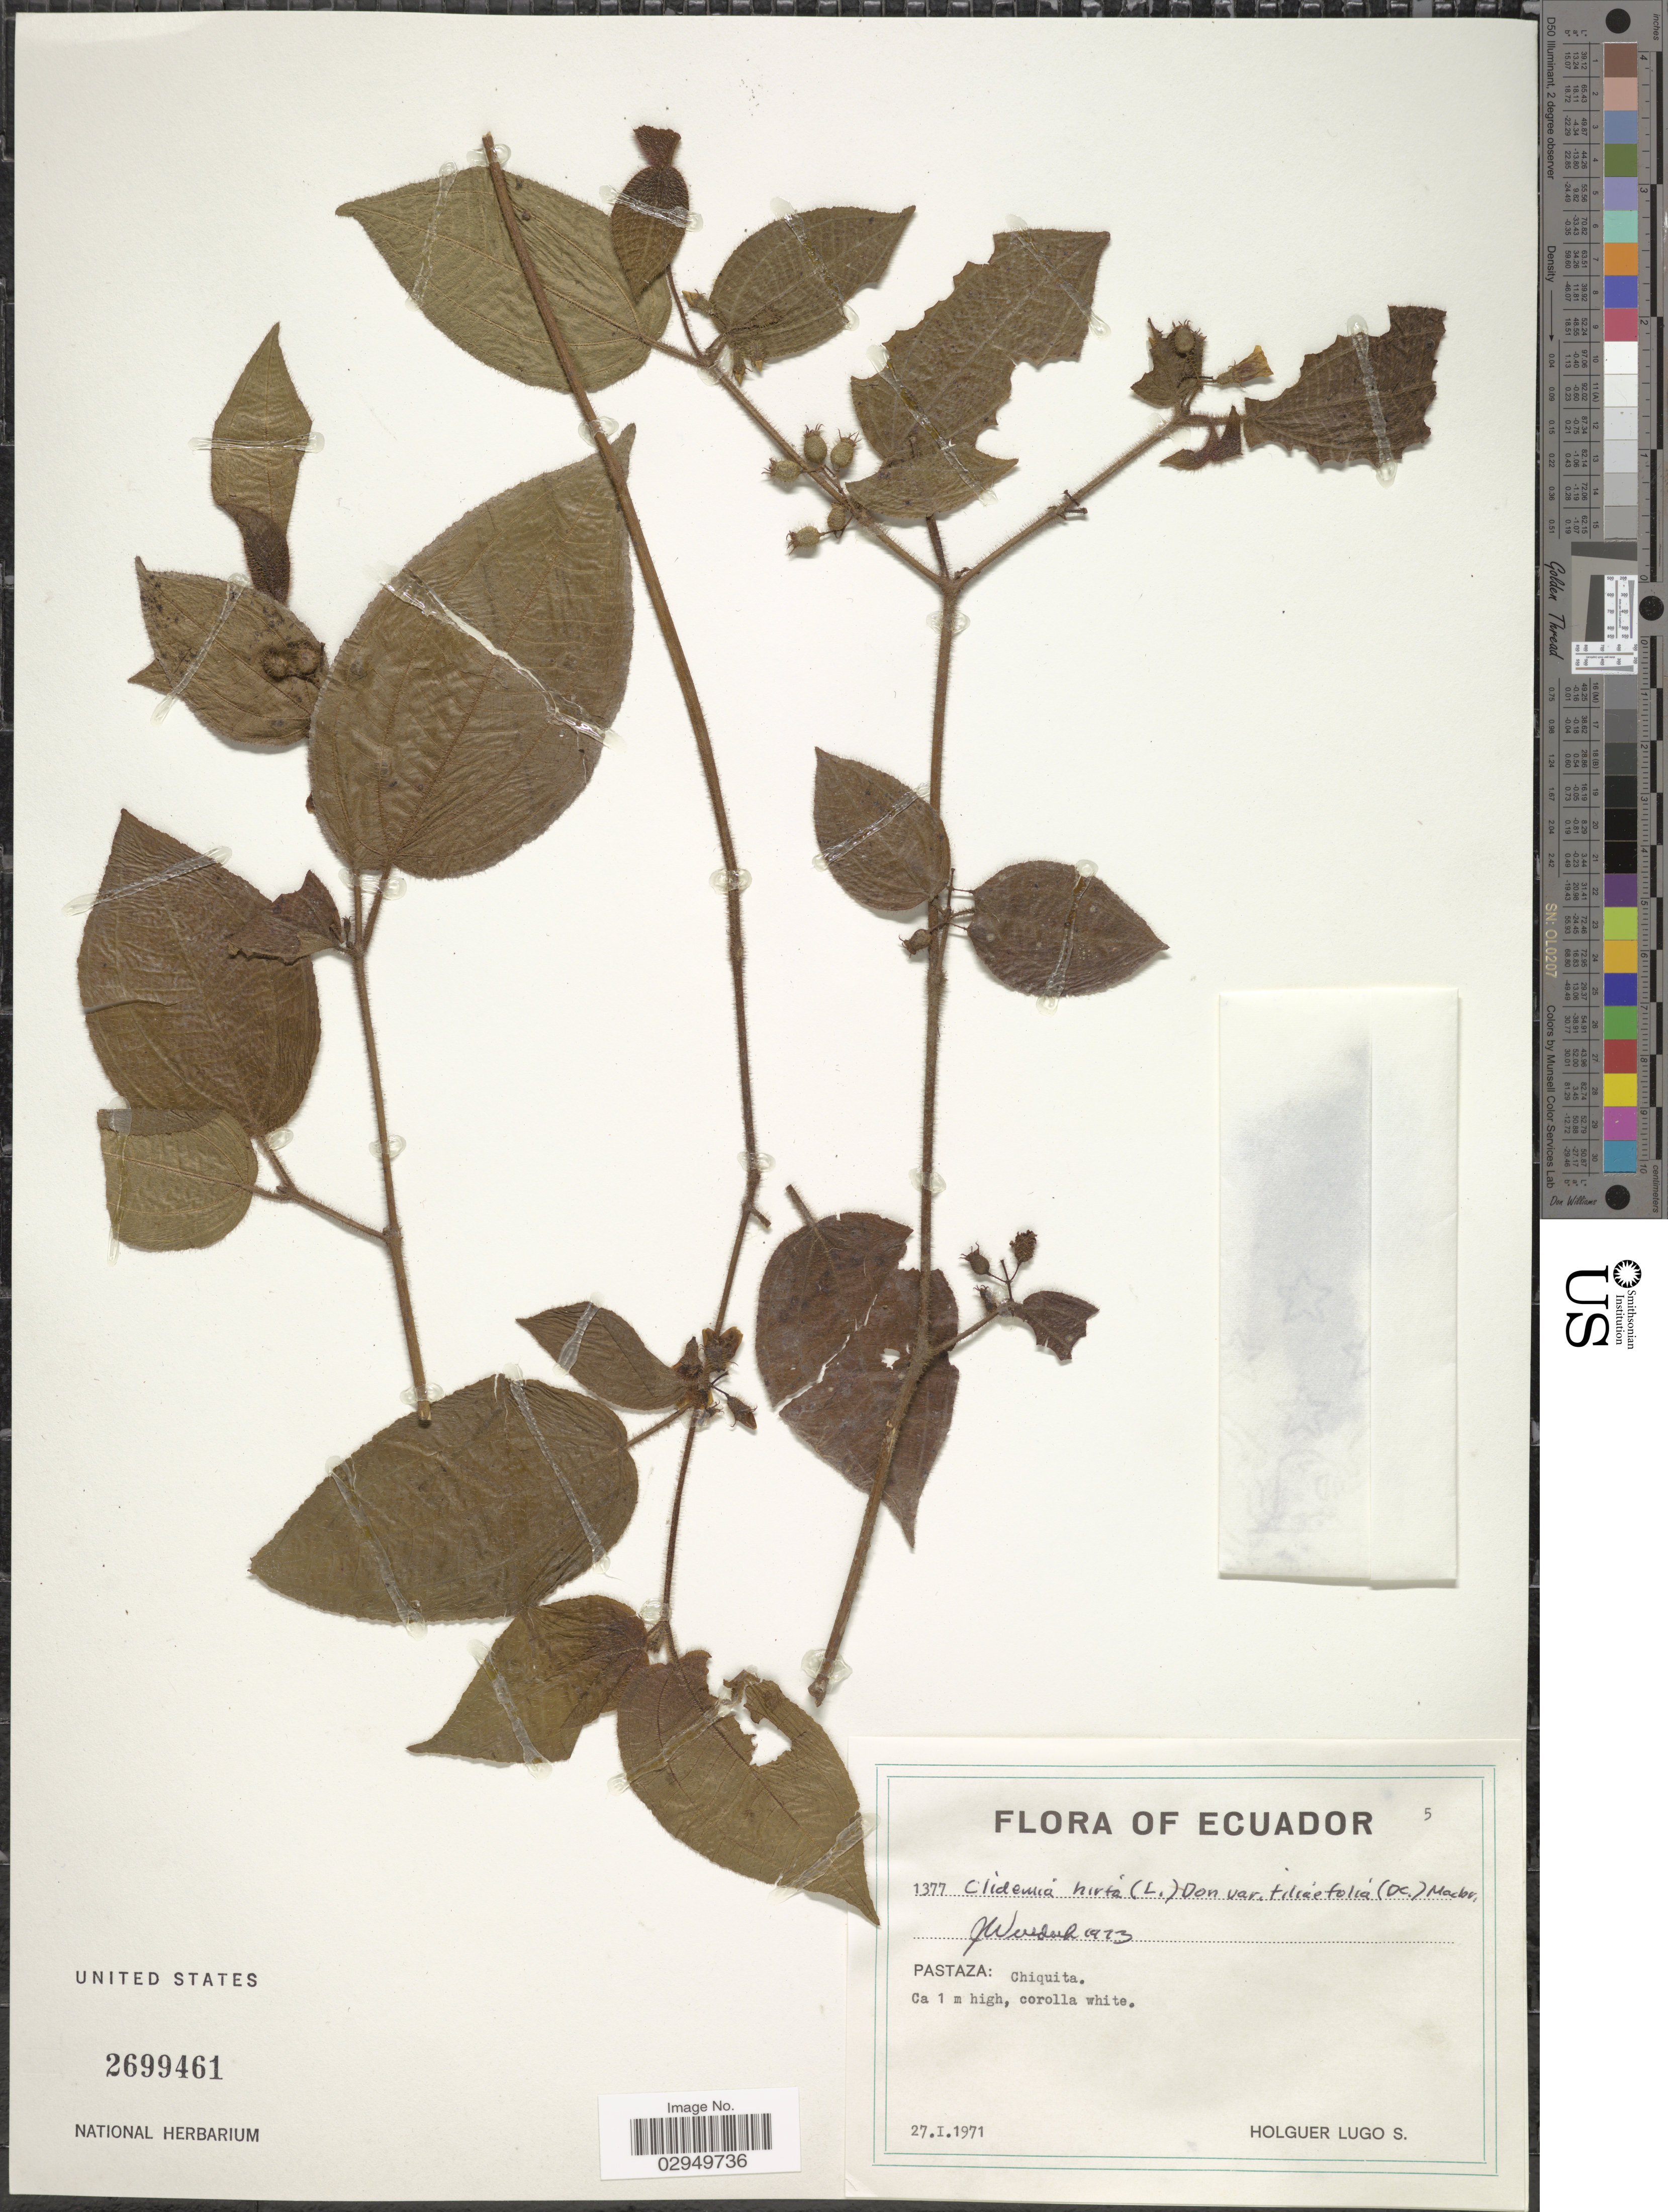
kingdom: Plantae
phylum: Tracheophyta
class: Magnoliopsida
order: Myrtales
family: Melastomataceae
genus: Clidemia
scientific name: Clidemia hirta var. tiliifolia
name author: (DC.) J.F. Macbr.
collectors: H. Lugo S.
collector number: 1377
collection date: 1971-01-27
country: Ecuador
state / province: Pastaza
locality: Chiquita.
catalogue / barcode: US 2699461